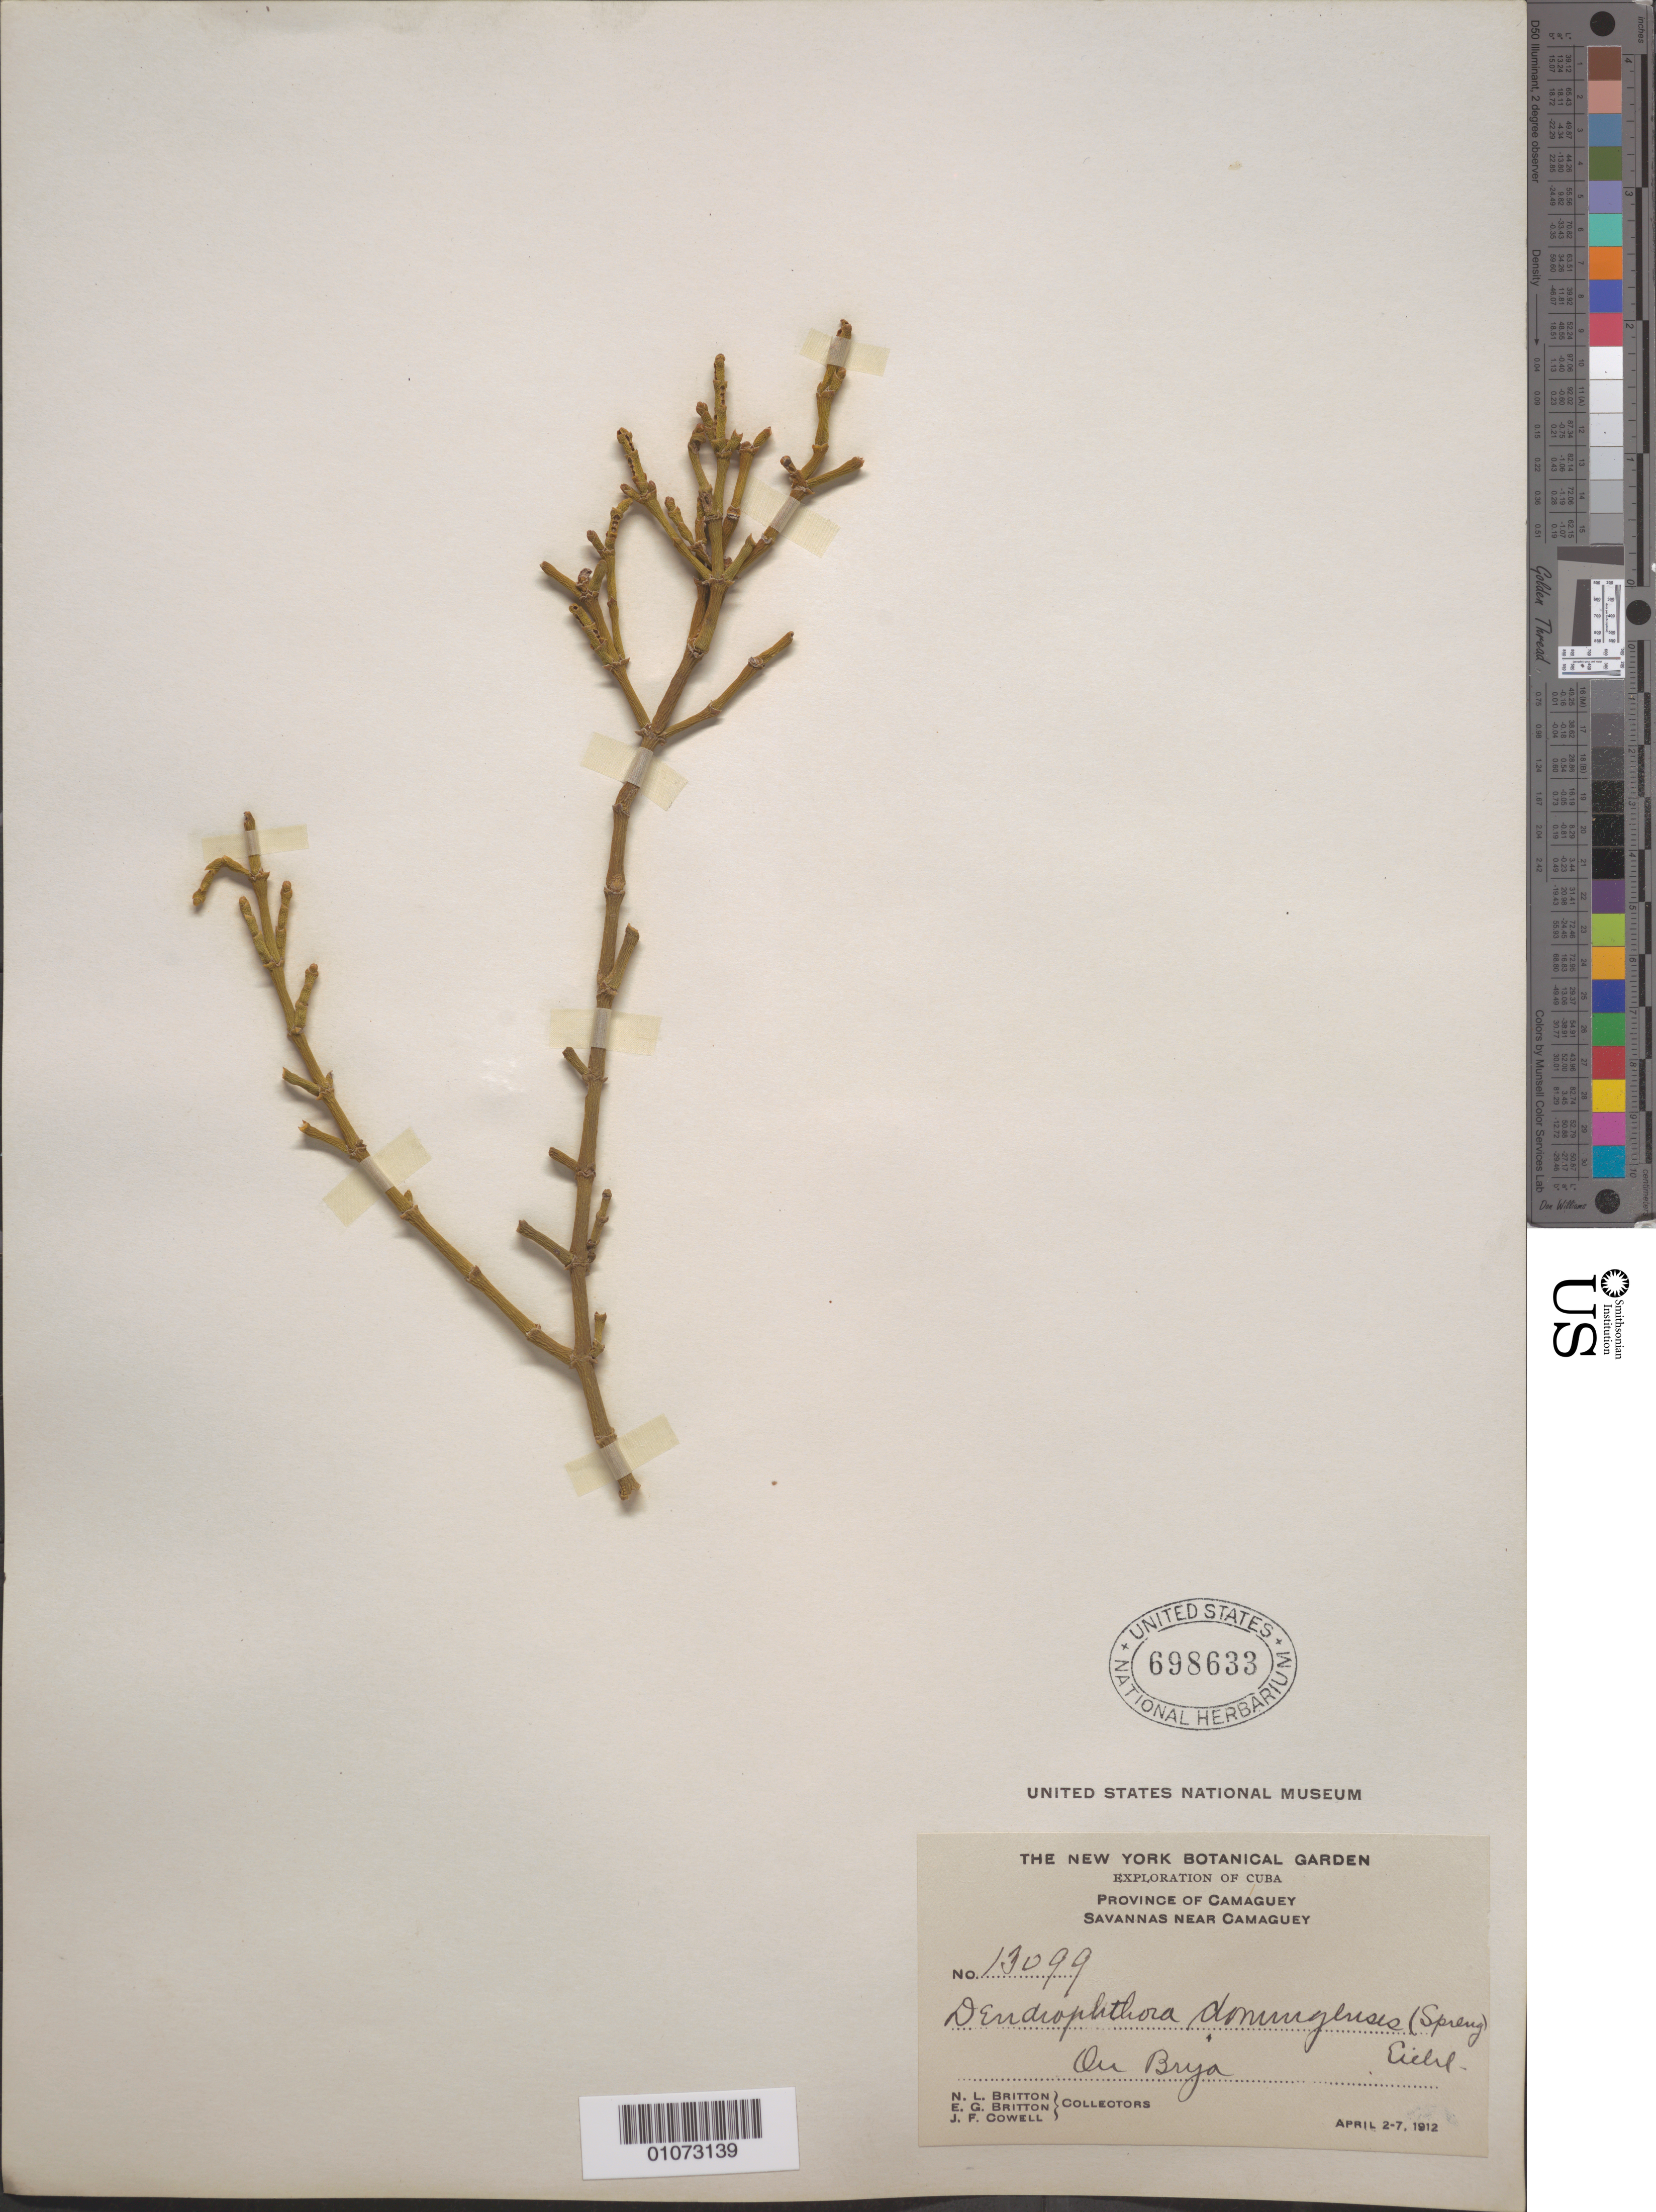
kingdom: Plantae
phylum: Tracheophyta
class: Magnoliopsida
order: Santalales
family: Viscaceae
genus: Dendrophthora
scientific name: Dendrophthora domingensis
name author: (Spreng.) Eichler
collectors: N. Britton, E. G. Britton & J. F. Cowell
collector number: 13099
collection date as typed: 02 Apr 1912 to 07 Apr 1912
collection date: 1912-04-02/1912-04-07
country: Cuba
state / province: Camagüey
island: Cuba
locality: Savannas near Camaguey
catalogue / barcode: US 698633